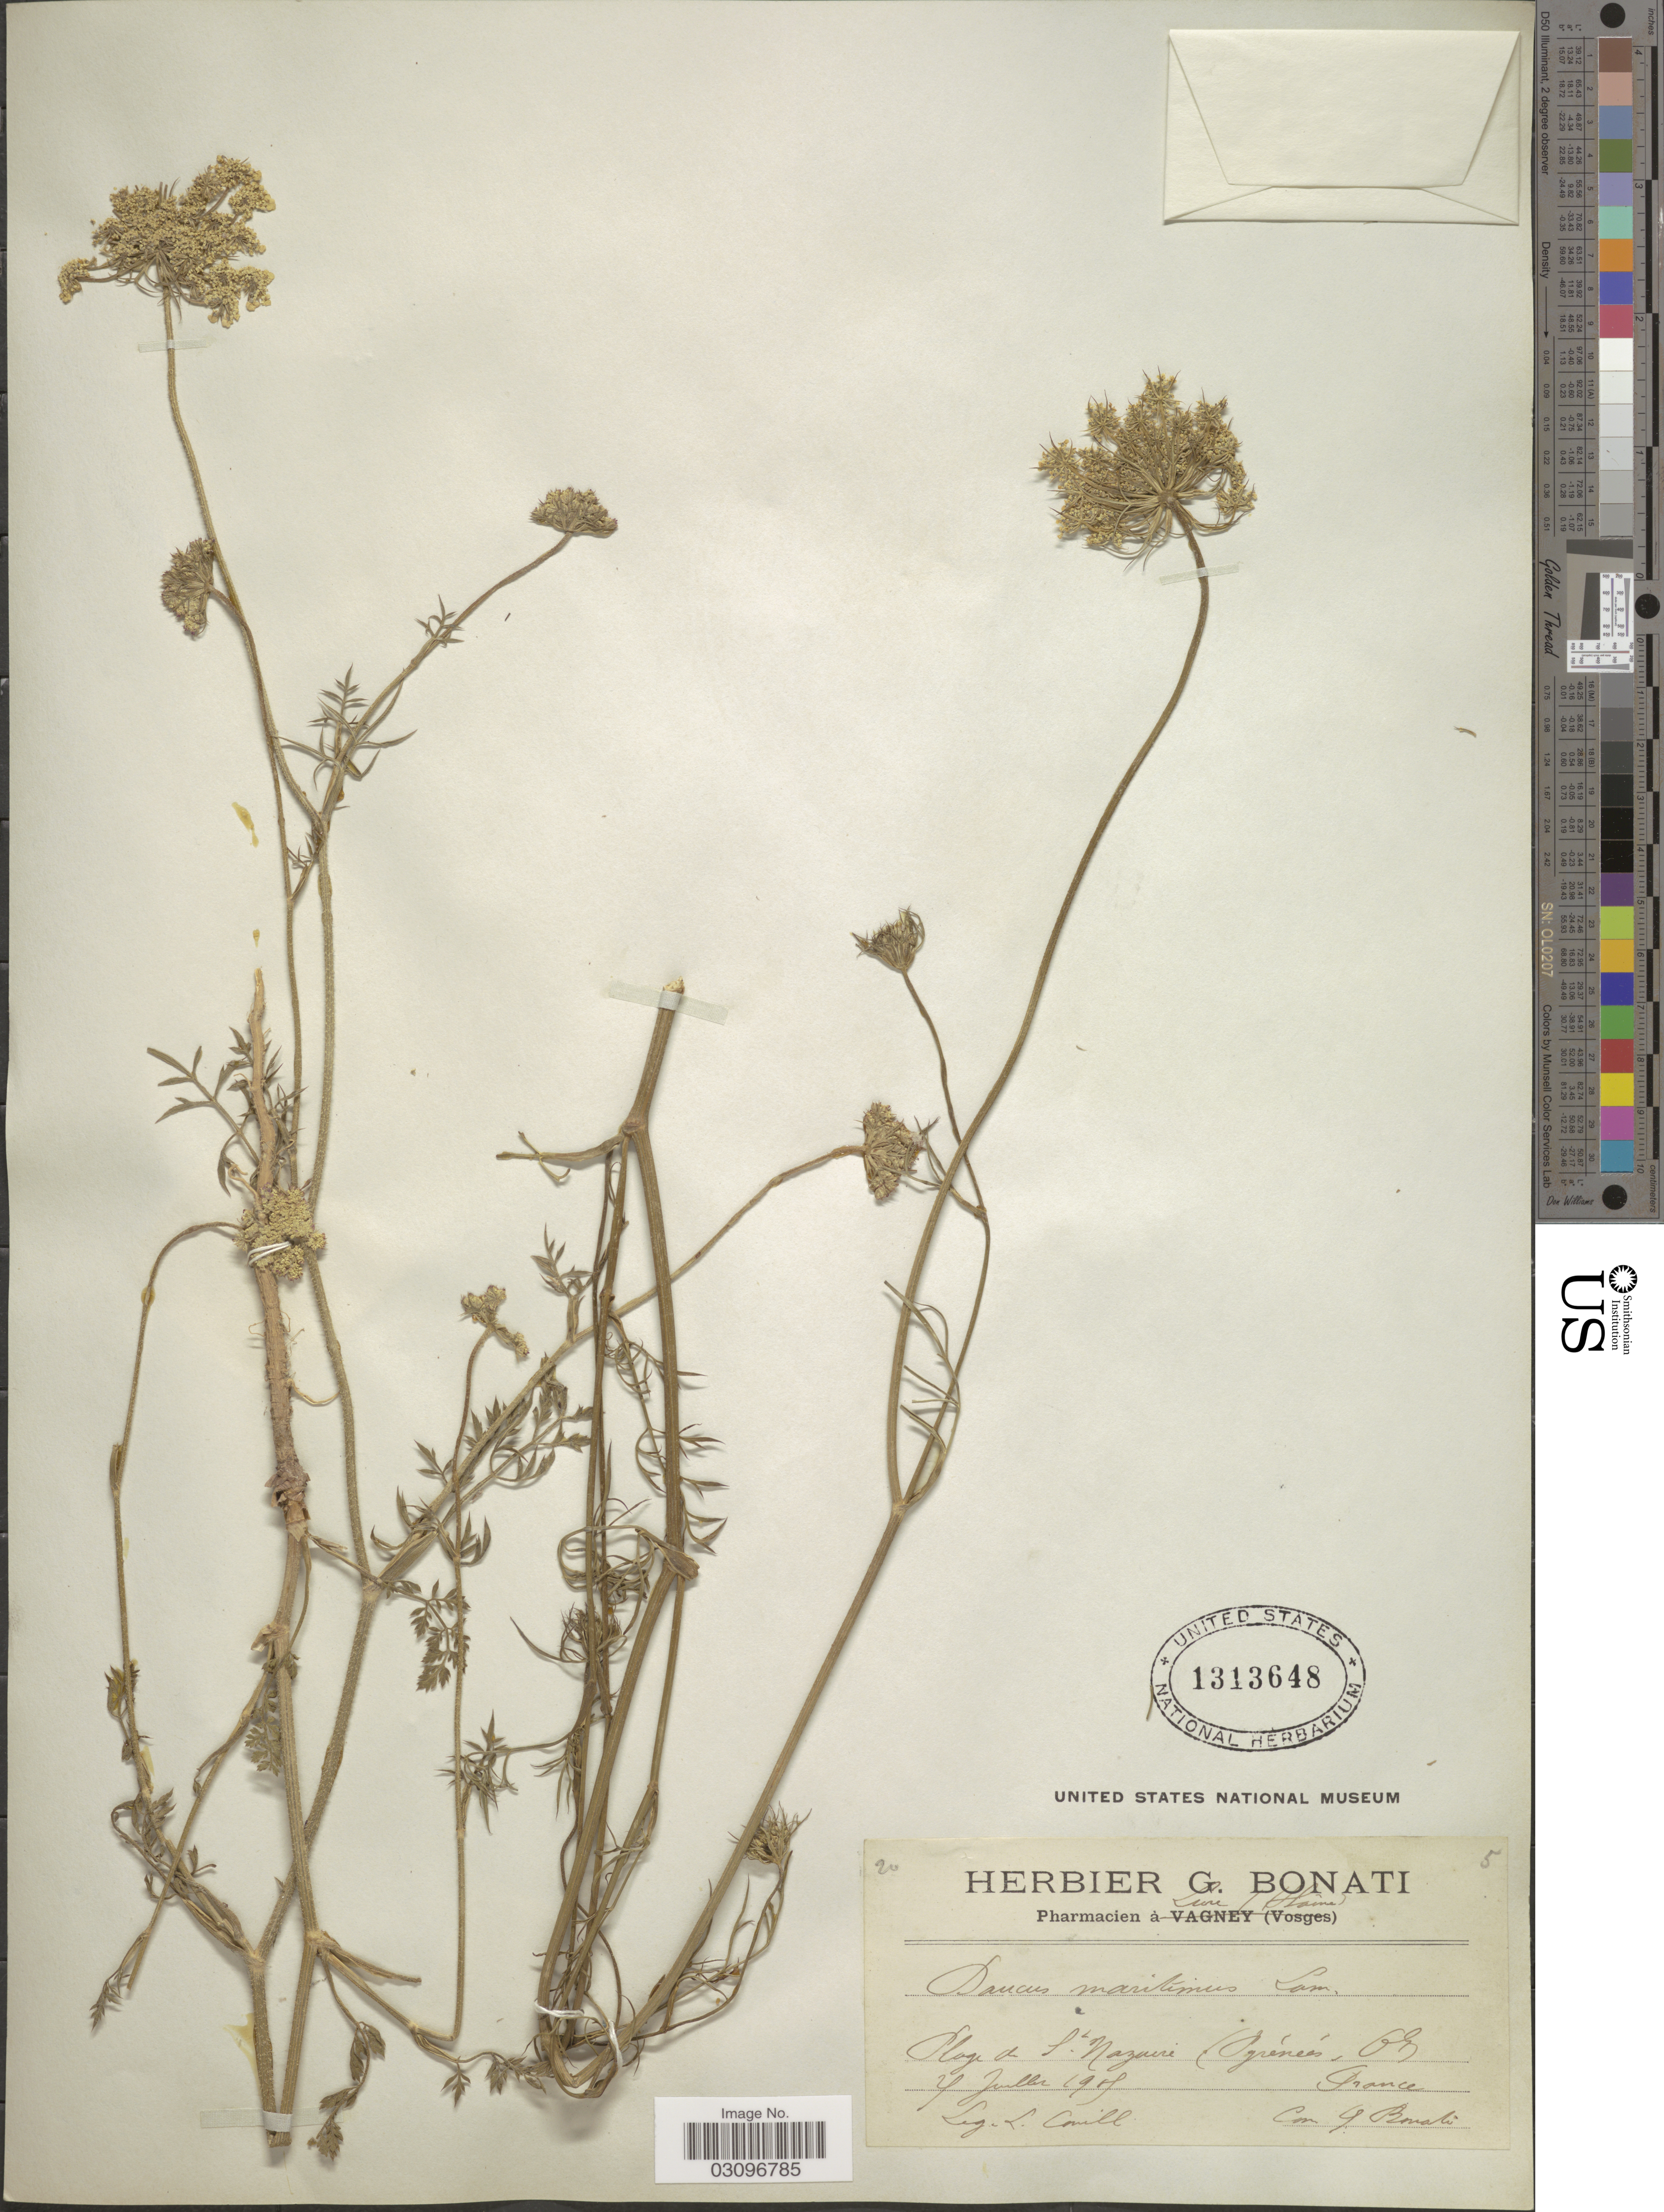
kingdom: Plantae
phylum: Tracheophyta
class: Magnoliopsida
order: Apiales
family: Apiaceae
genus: Daucus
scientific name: Daucus maritimus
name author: Lam.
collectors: Conill, L.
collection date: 1905-07-25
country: France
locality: Plage de St. Nazaire (Pyréneés - Or.).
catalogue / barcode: US 1313648